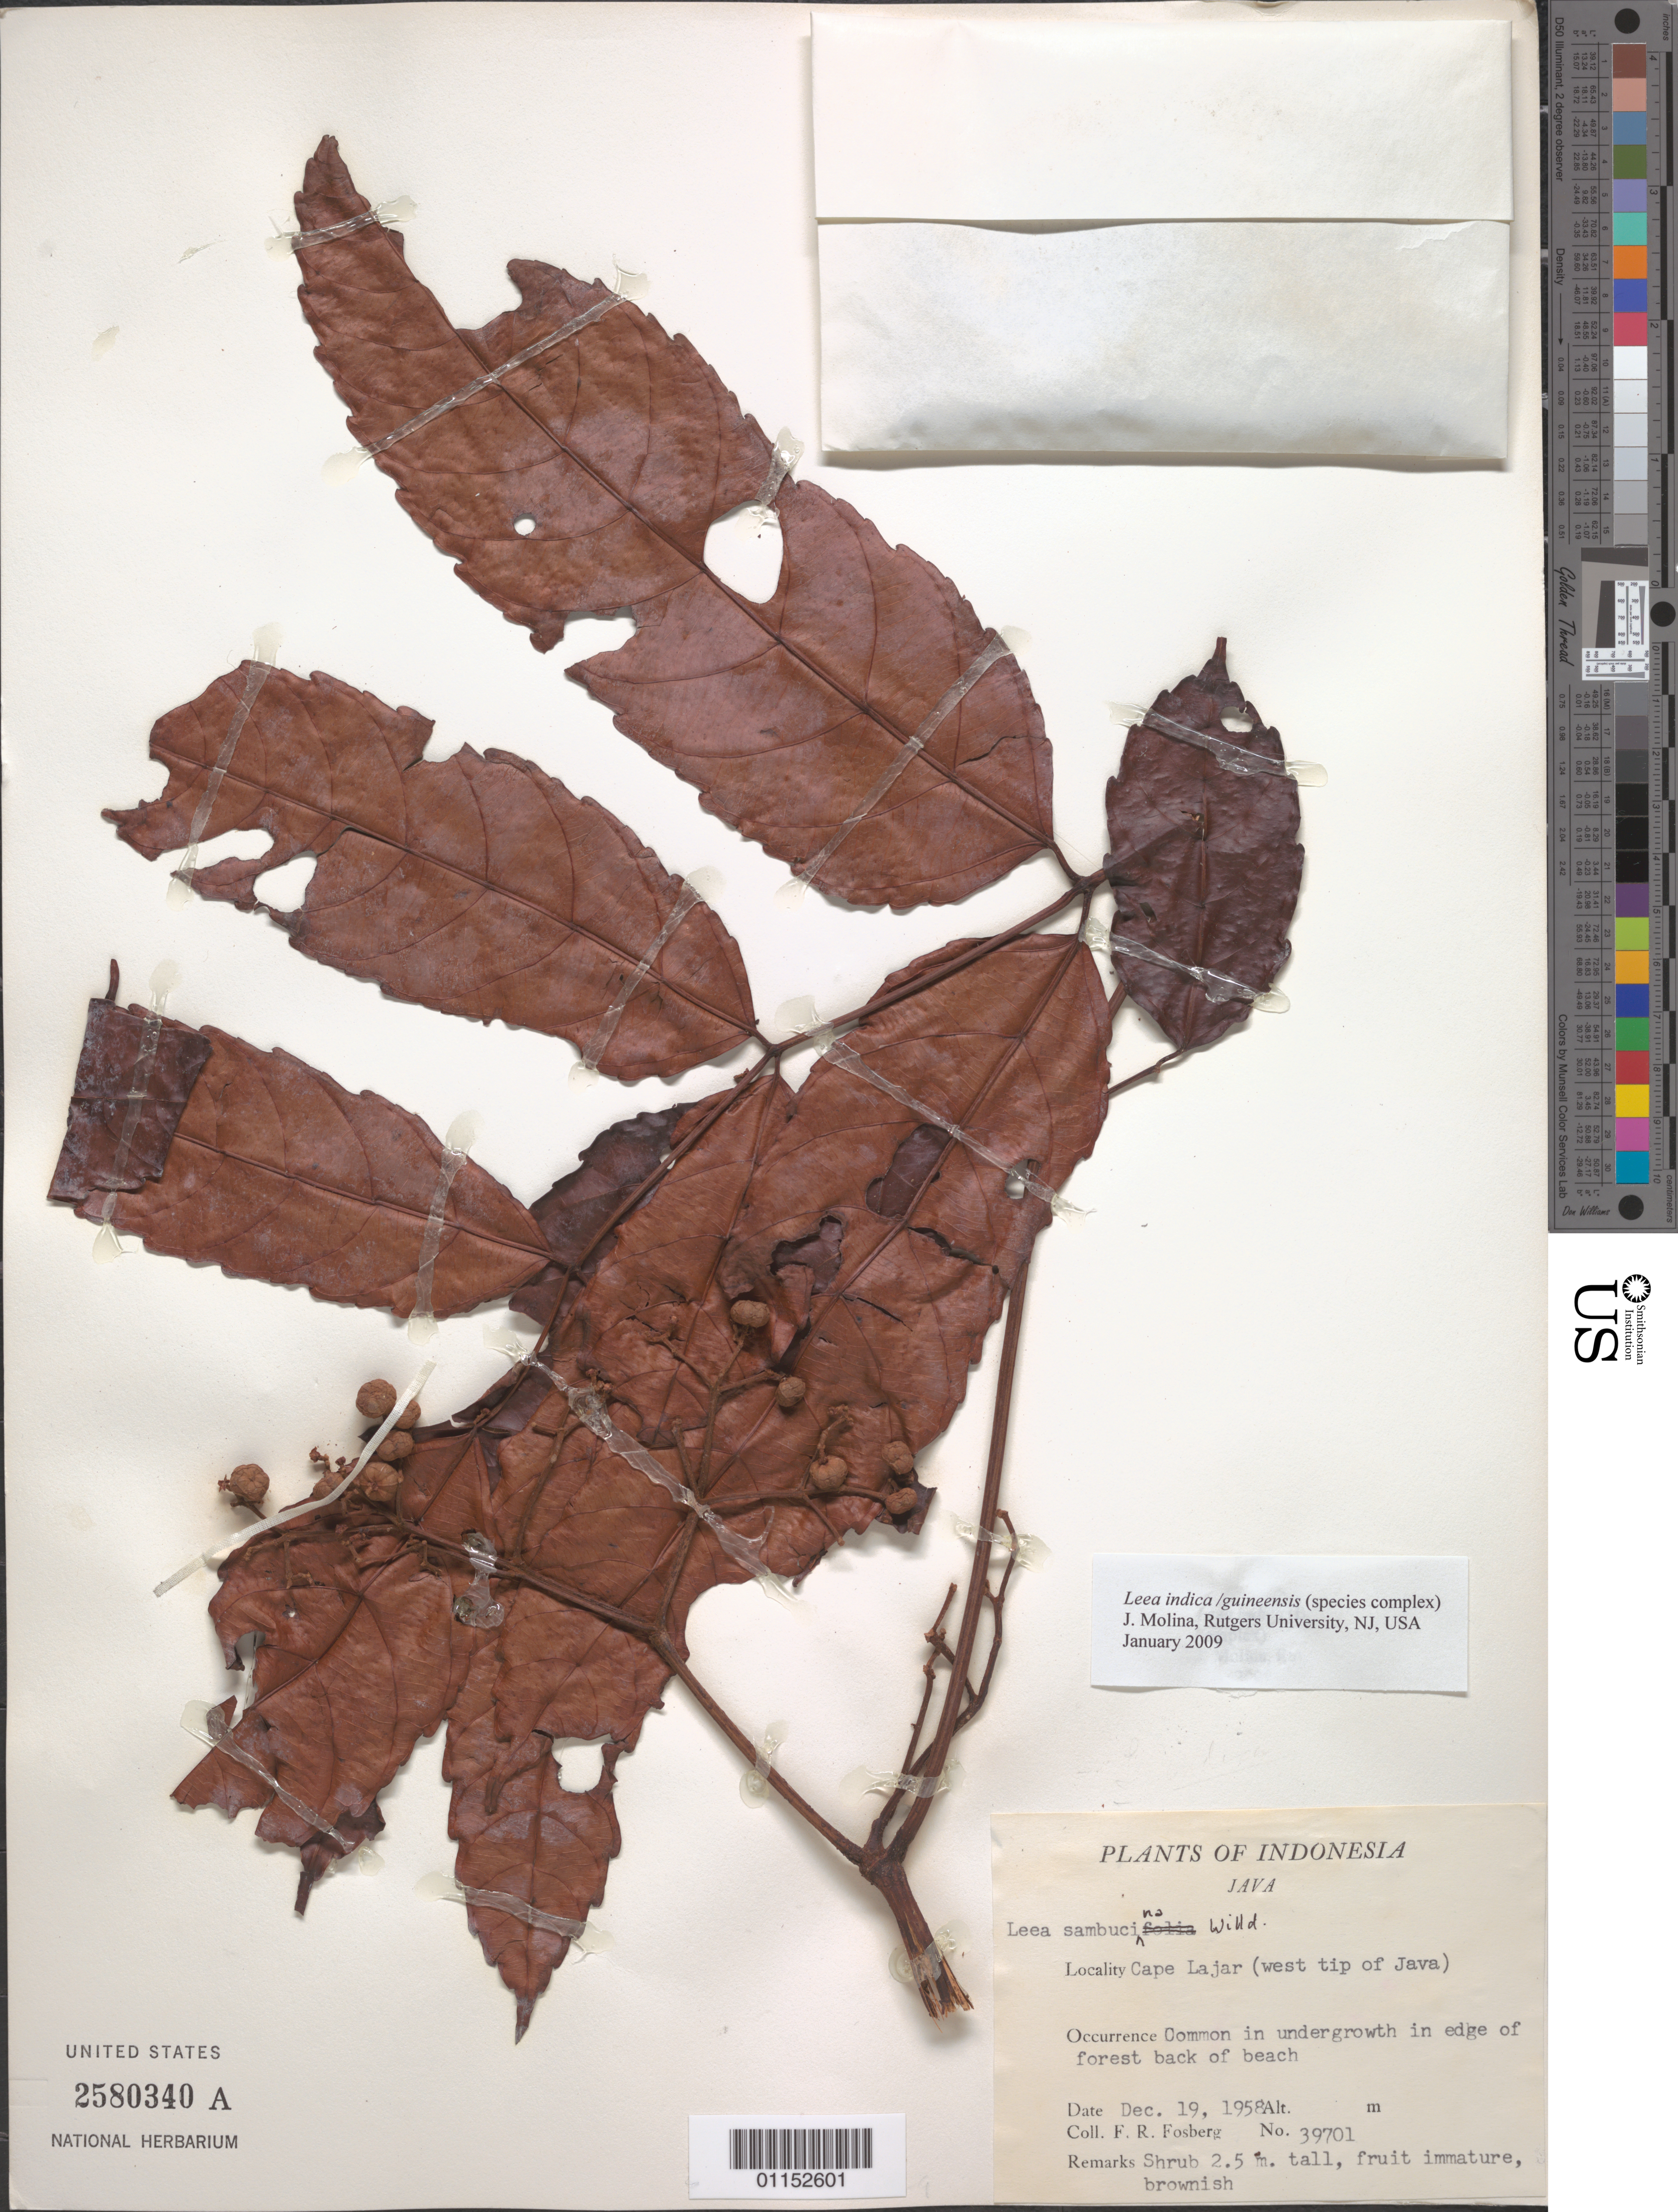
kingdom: Plantae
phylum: Tracheophyta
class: Magnoliopsida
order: Vitales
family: Vitaceae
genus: Leea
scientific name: Leea indica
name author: (Burm. f.) Merr.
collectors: F. R. Fosberg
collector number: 39701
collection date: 1958-12-19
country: Indonesia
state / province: Java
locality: Cape Lajar (W tip of Java).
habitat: Common in undergrowth in edge of forest back of beach. Shrub.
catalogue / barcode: US 2580340